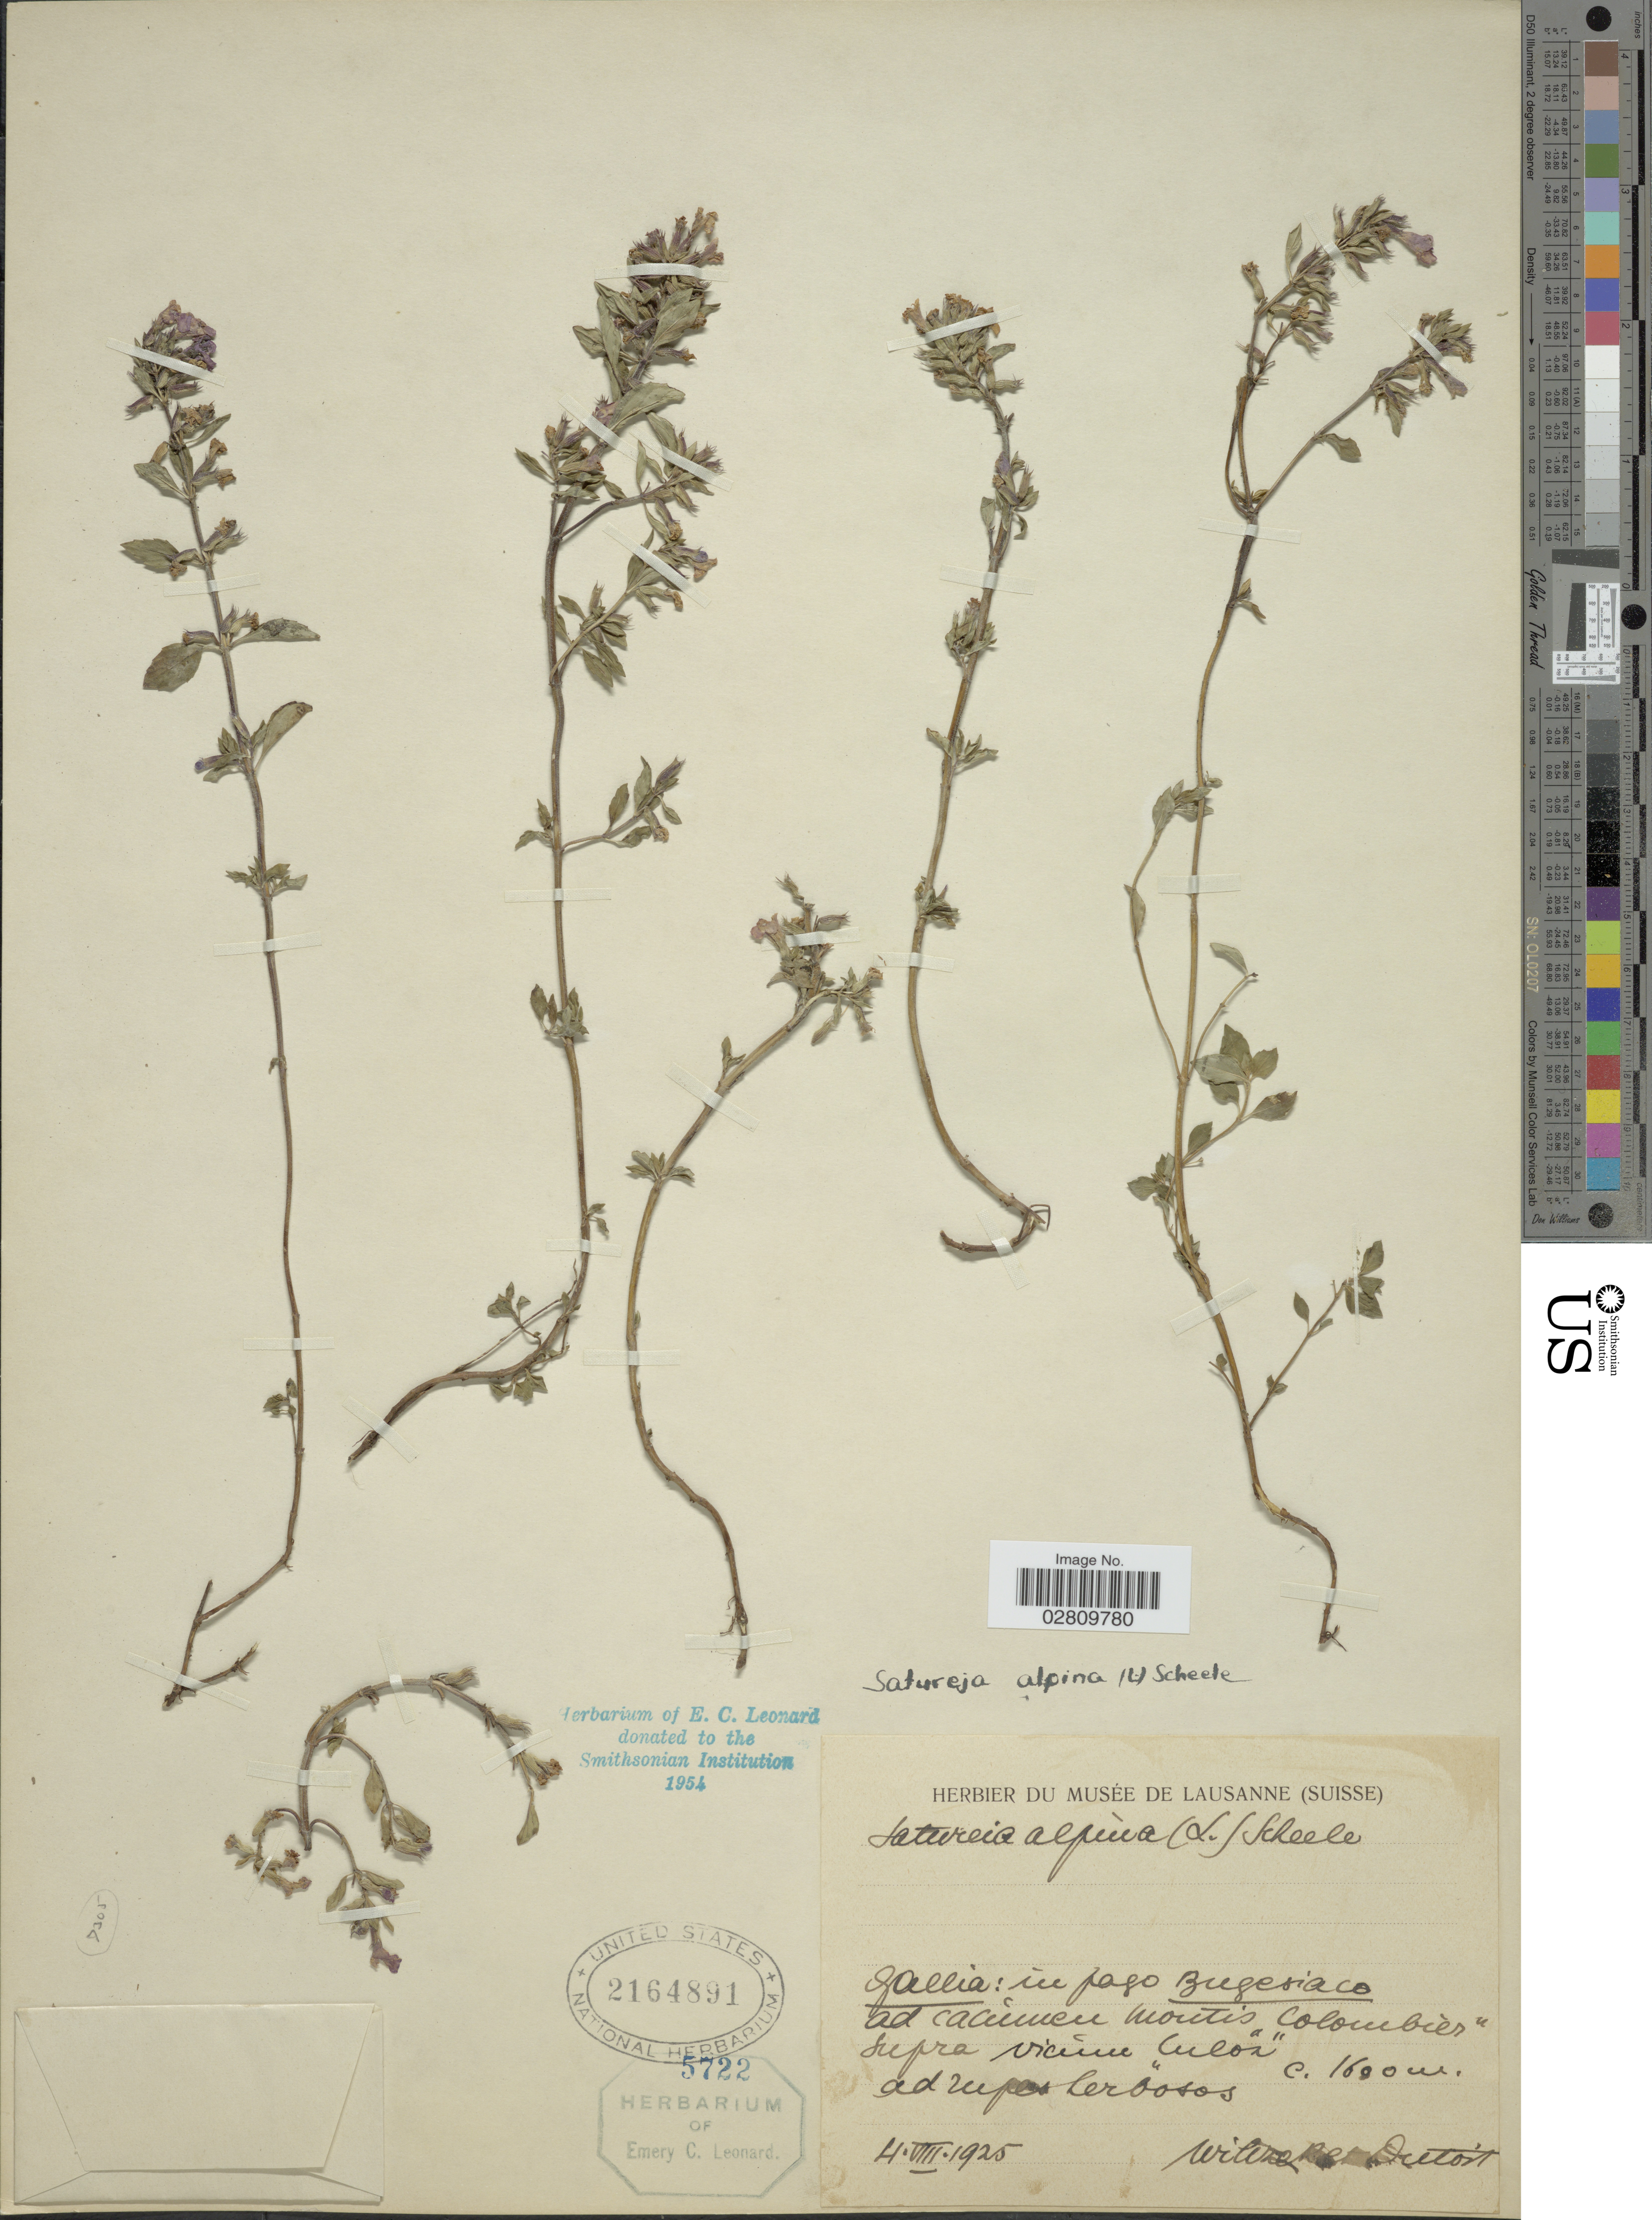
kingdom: Plantae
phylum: Tracheophyta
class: Magnoliopsida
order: Lamiales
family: Lamiaceae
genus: Acinos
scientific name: Acinos alpinus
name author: Moench.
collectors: -. Wilezek & Dutoit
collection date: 1925-08-04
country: France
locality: A: in pago Bugesiaco ad cacumcu [interpreted] montis "Colombies" supra vicium [interpreted] "Culoz" [interpreted] ad rupes herbosos.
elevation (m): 1600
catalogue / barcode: US 2164891